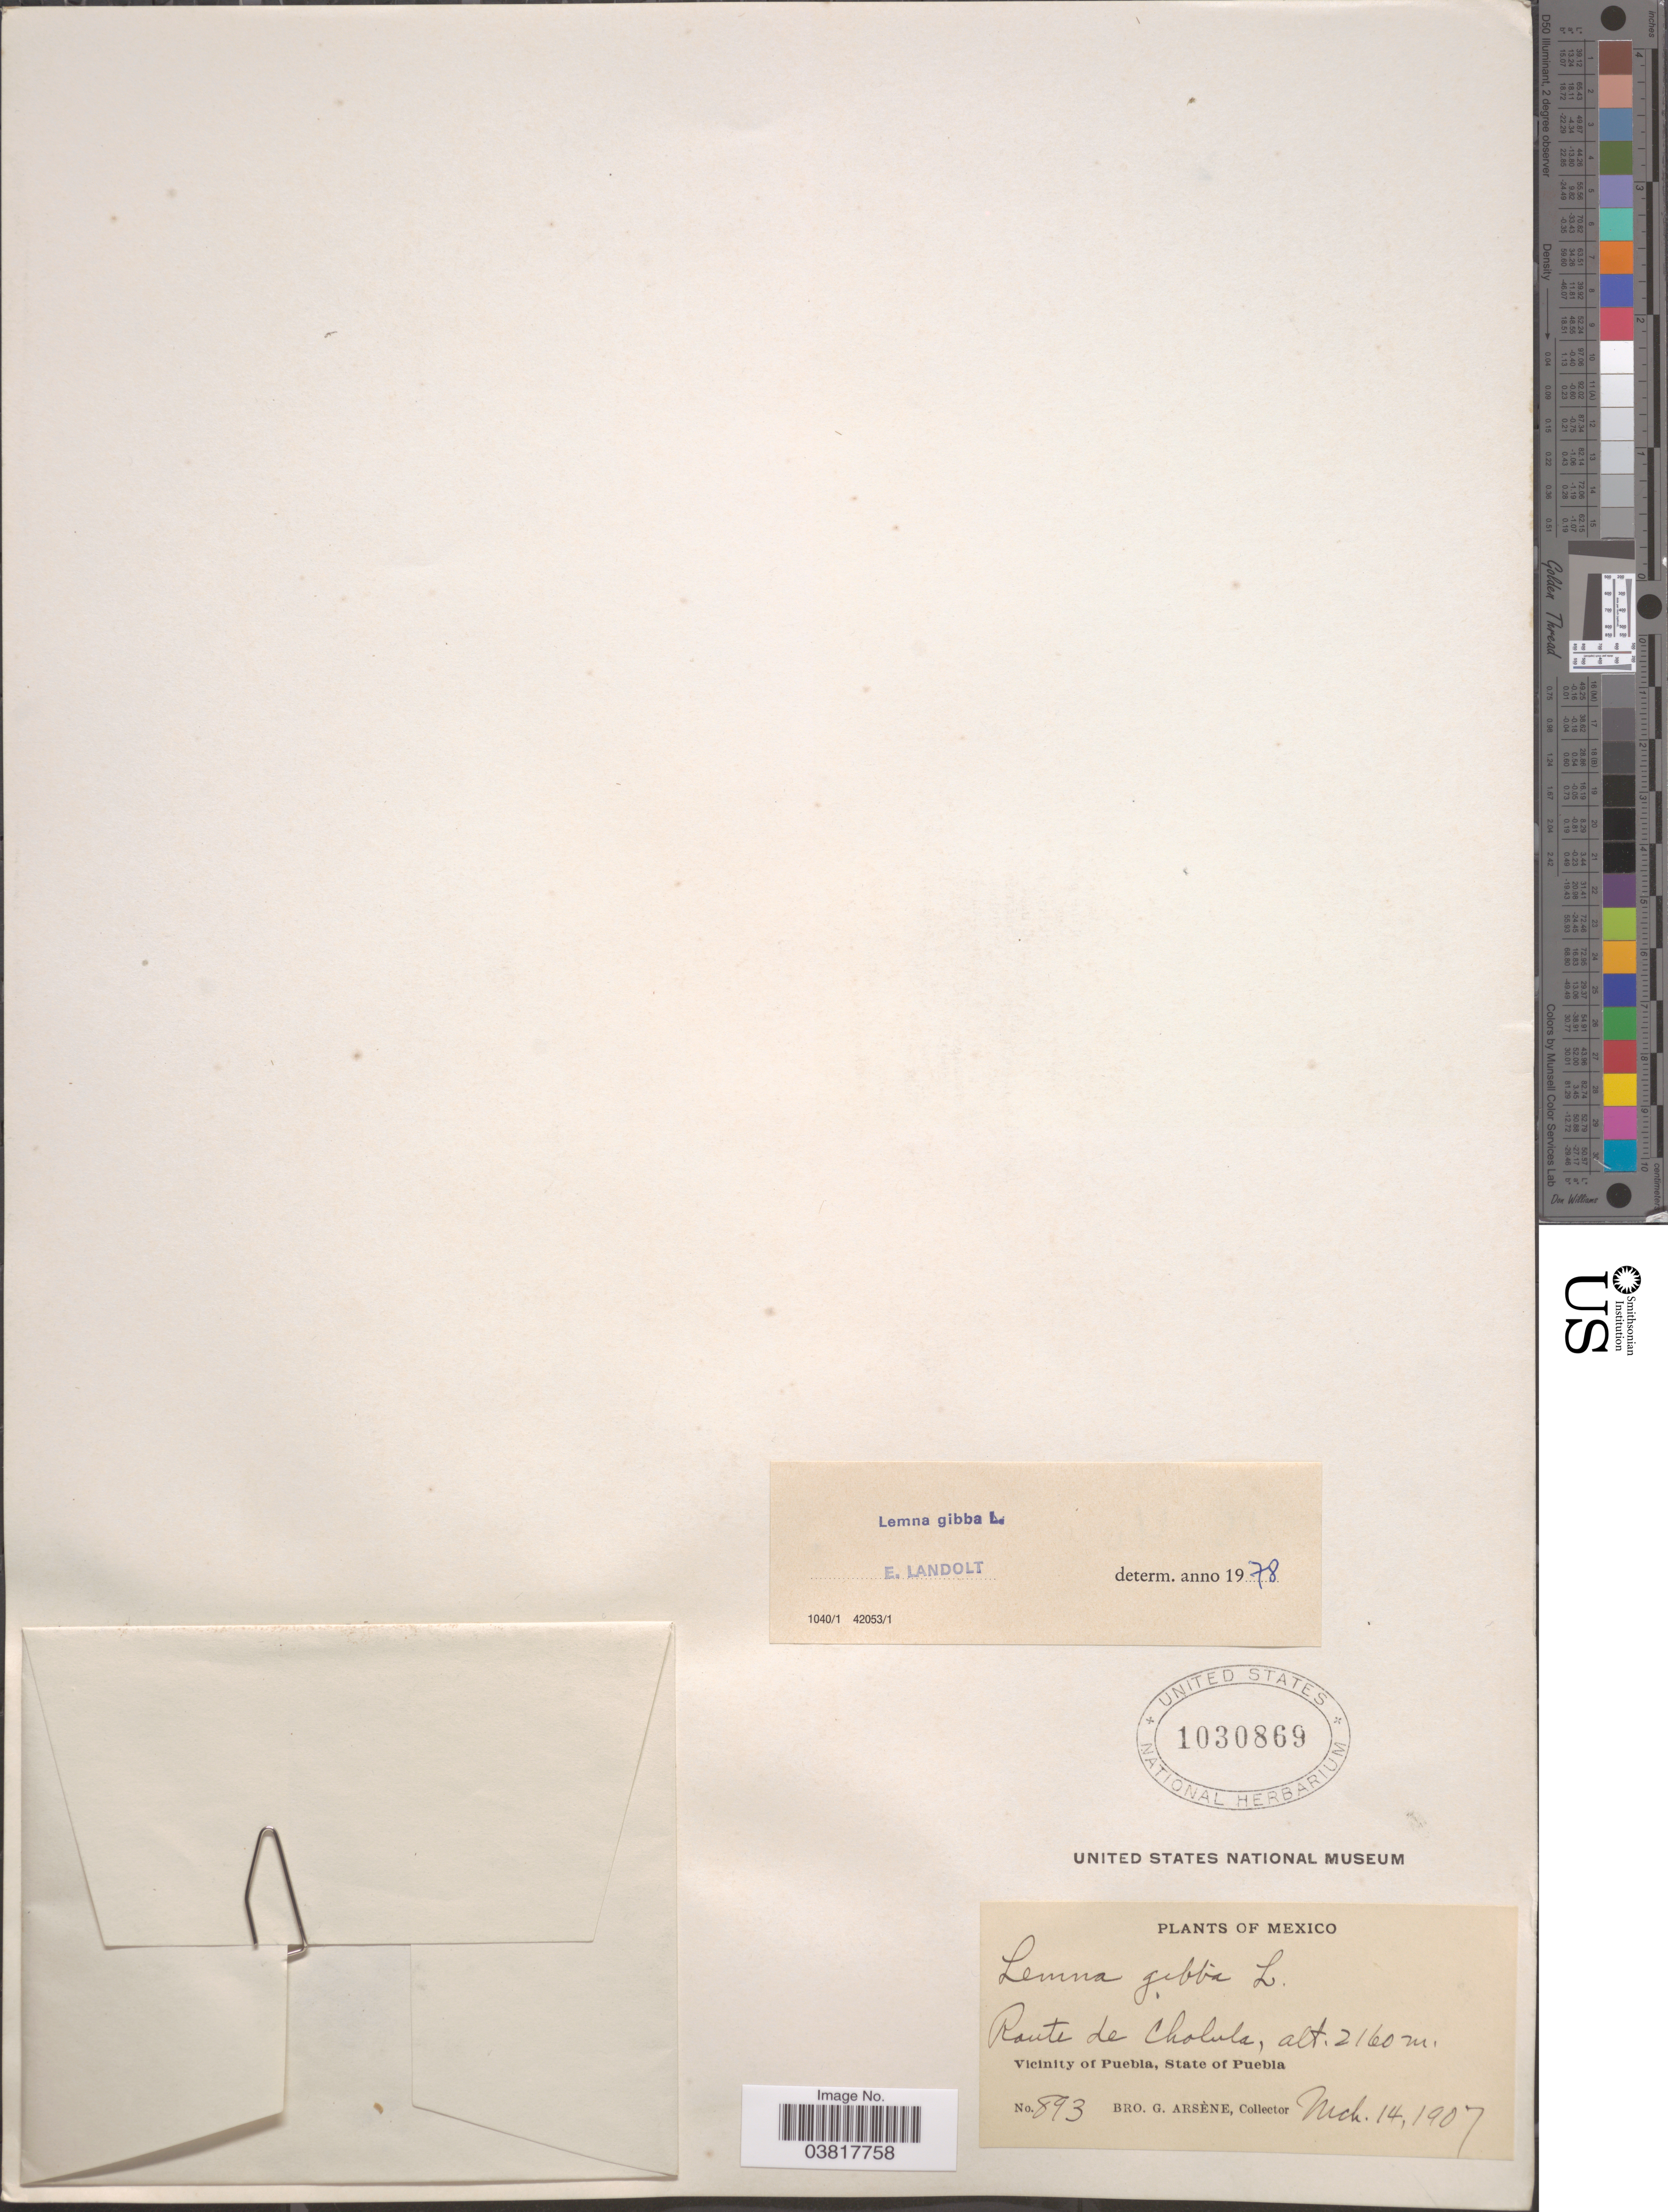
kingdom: Plantae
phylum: Tracheophyta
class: Liliopsida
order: Alismatales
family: Araceae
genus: Lemna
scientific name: Lemna gibba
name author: L.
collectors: Bro. G. Arsène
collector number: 893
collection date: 1907-03-14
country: Mexico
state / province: Puebla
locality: Route de Cholula. Vicinity of Puebla.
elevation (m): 2160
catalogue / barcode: US 1030869